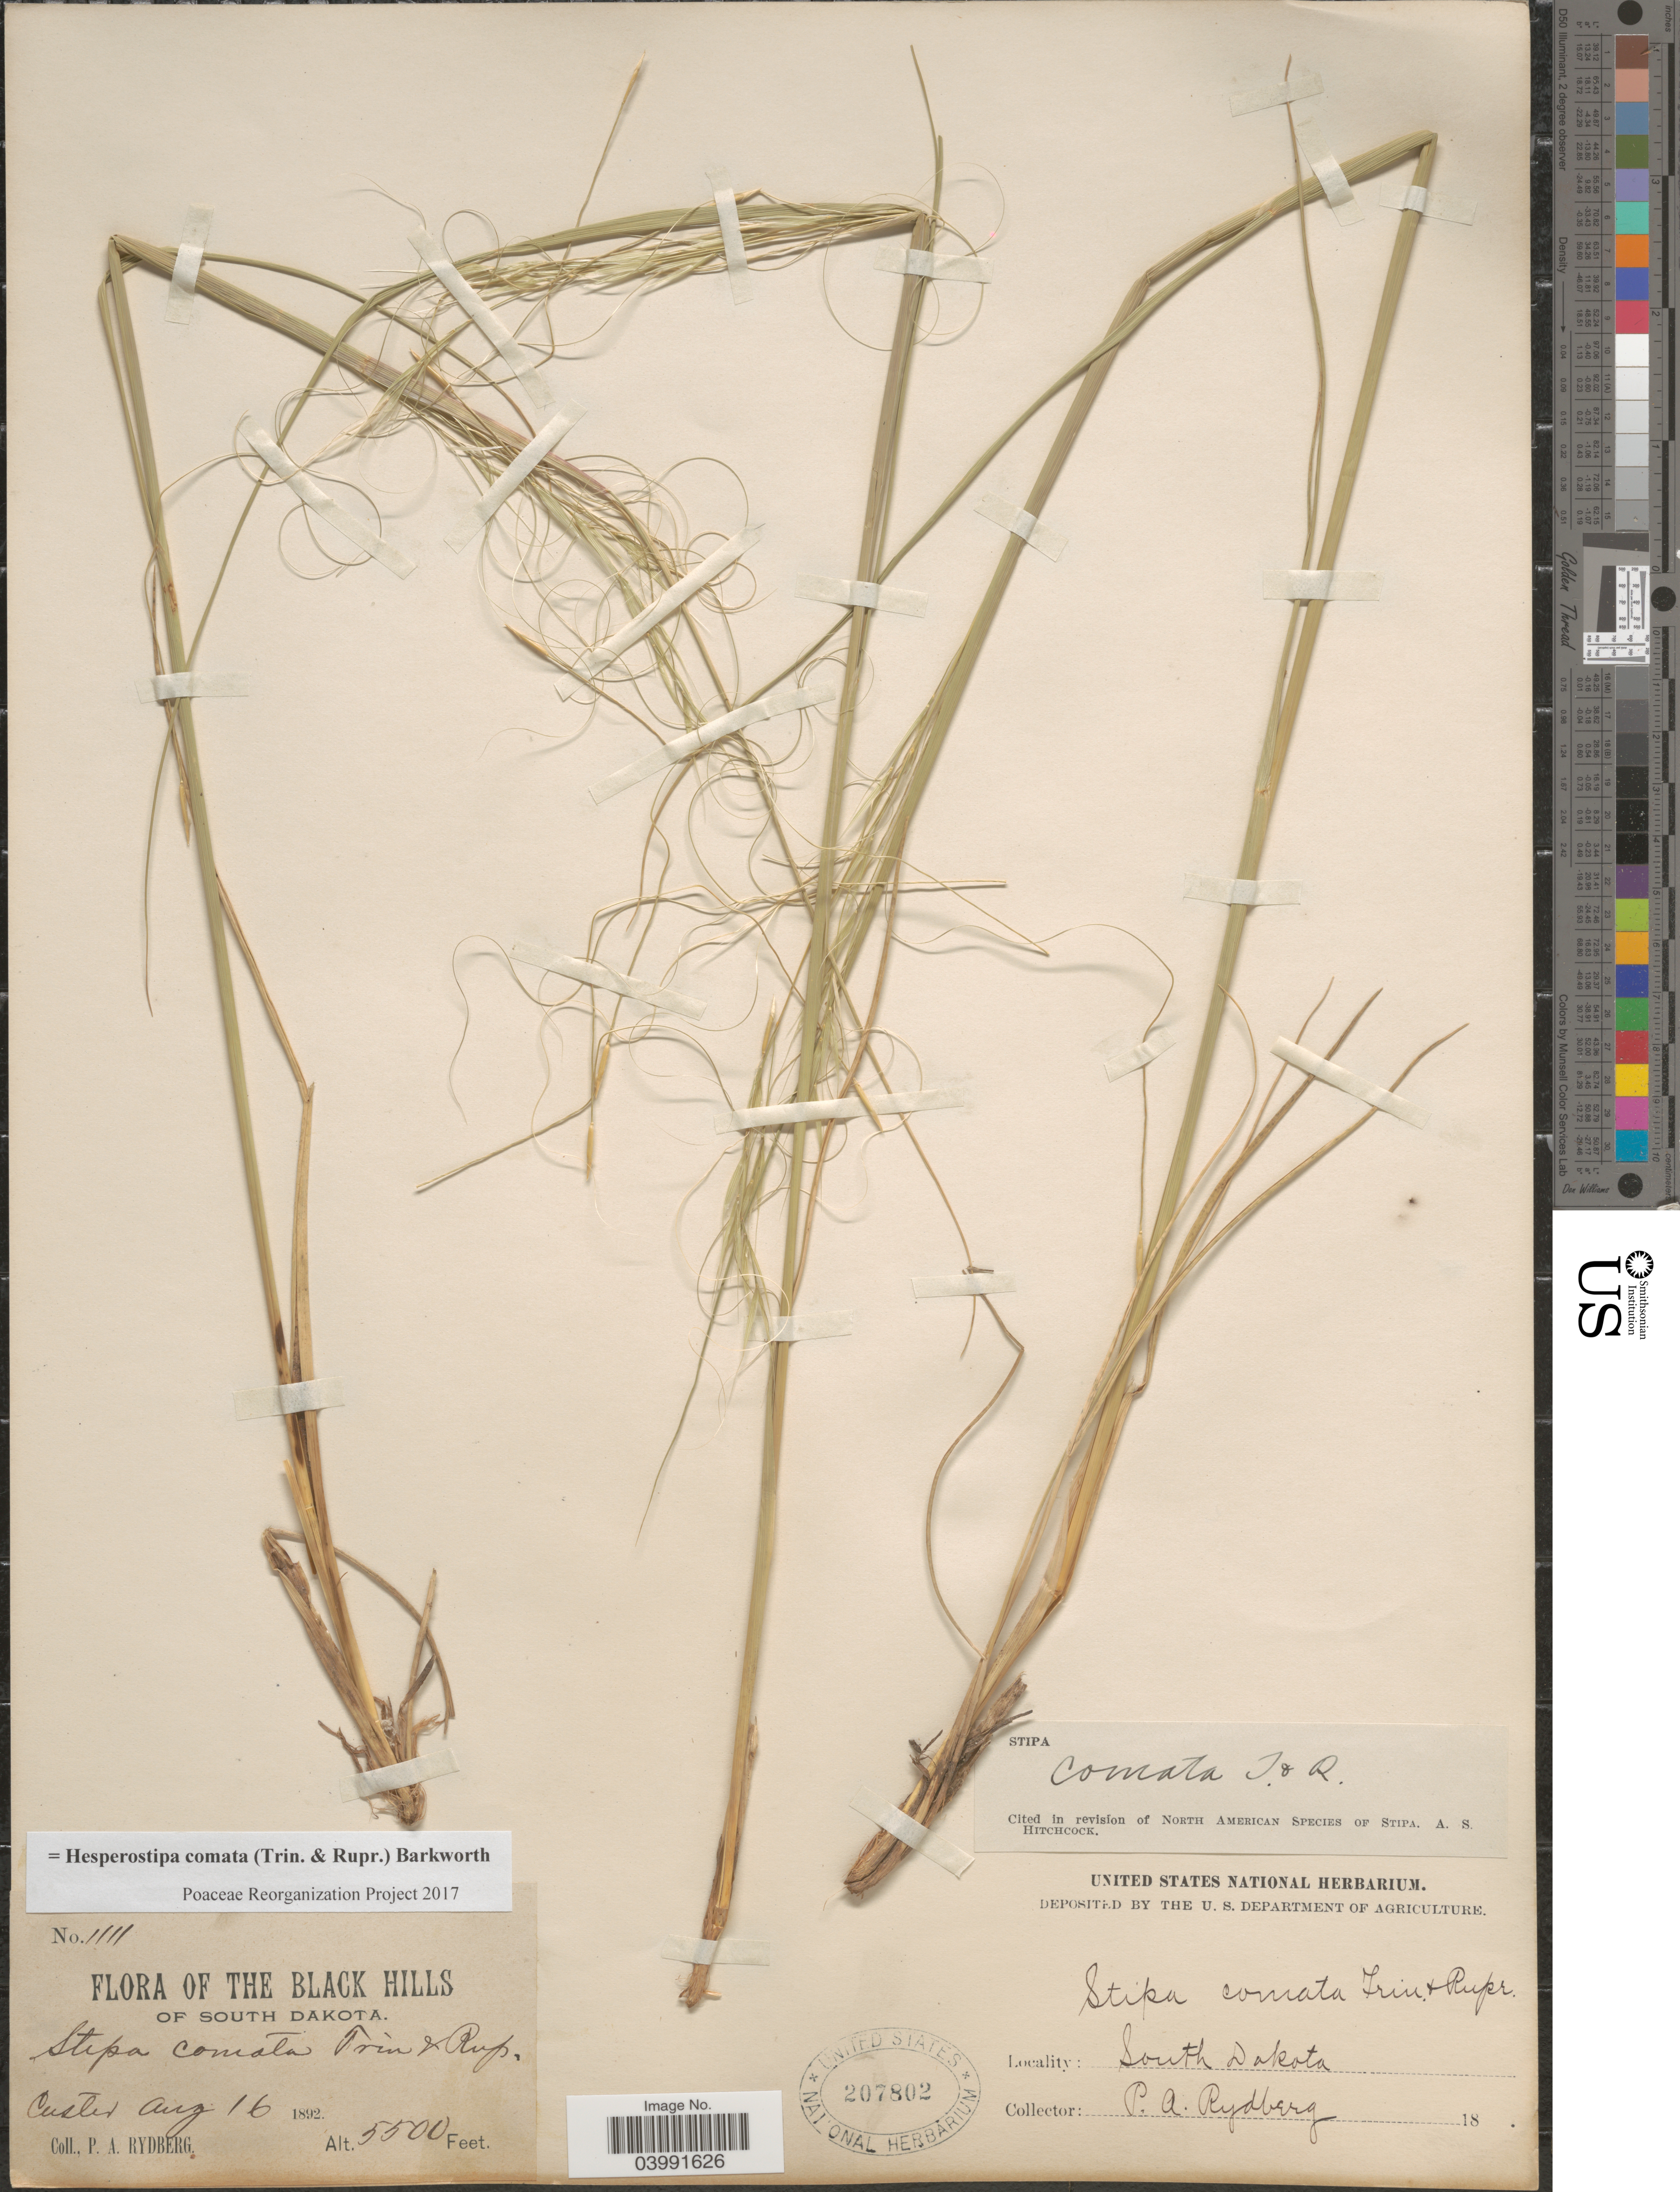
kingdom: Plantae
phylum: Tracheophyta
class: Liliopsida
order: Poales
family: Poaceae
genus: Hesperostipa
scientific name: Hesperostipa comata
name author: (Trin. & Rupr.) Barkworth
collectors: P. A. Rydberg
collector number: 1111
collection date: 1892-08-16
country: United States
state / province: South Dakota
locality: The Black Hills of South Dakota. Custer.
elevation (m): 1676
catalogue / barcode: US 207802